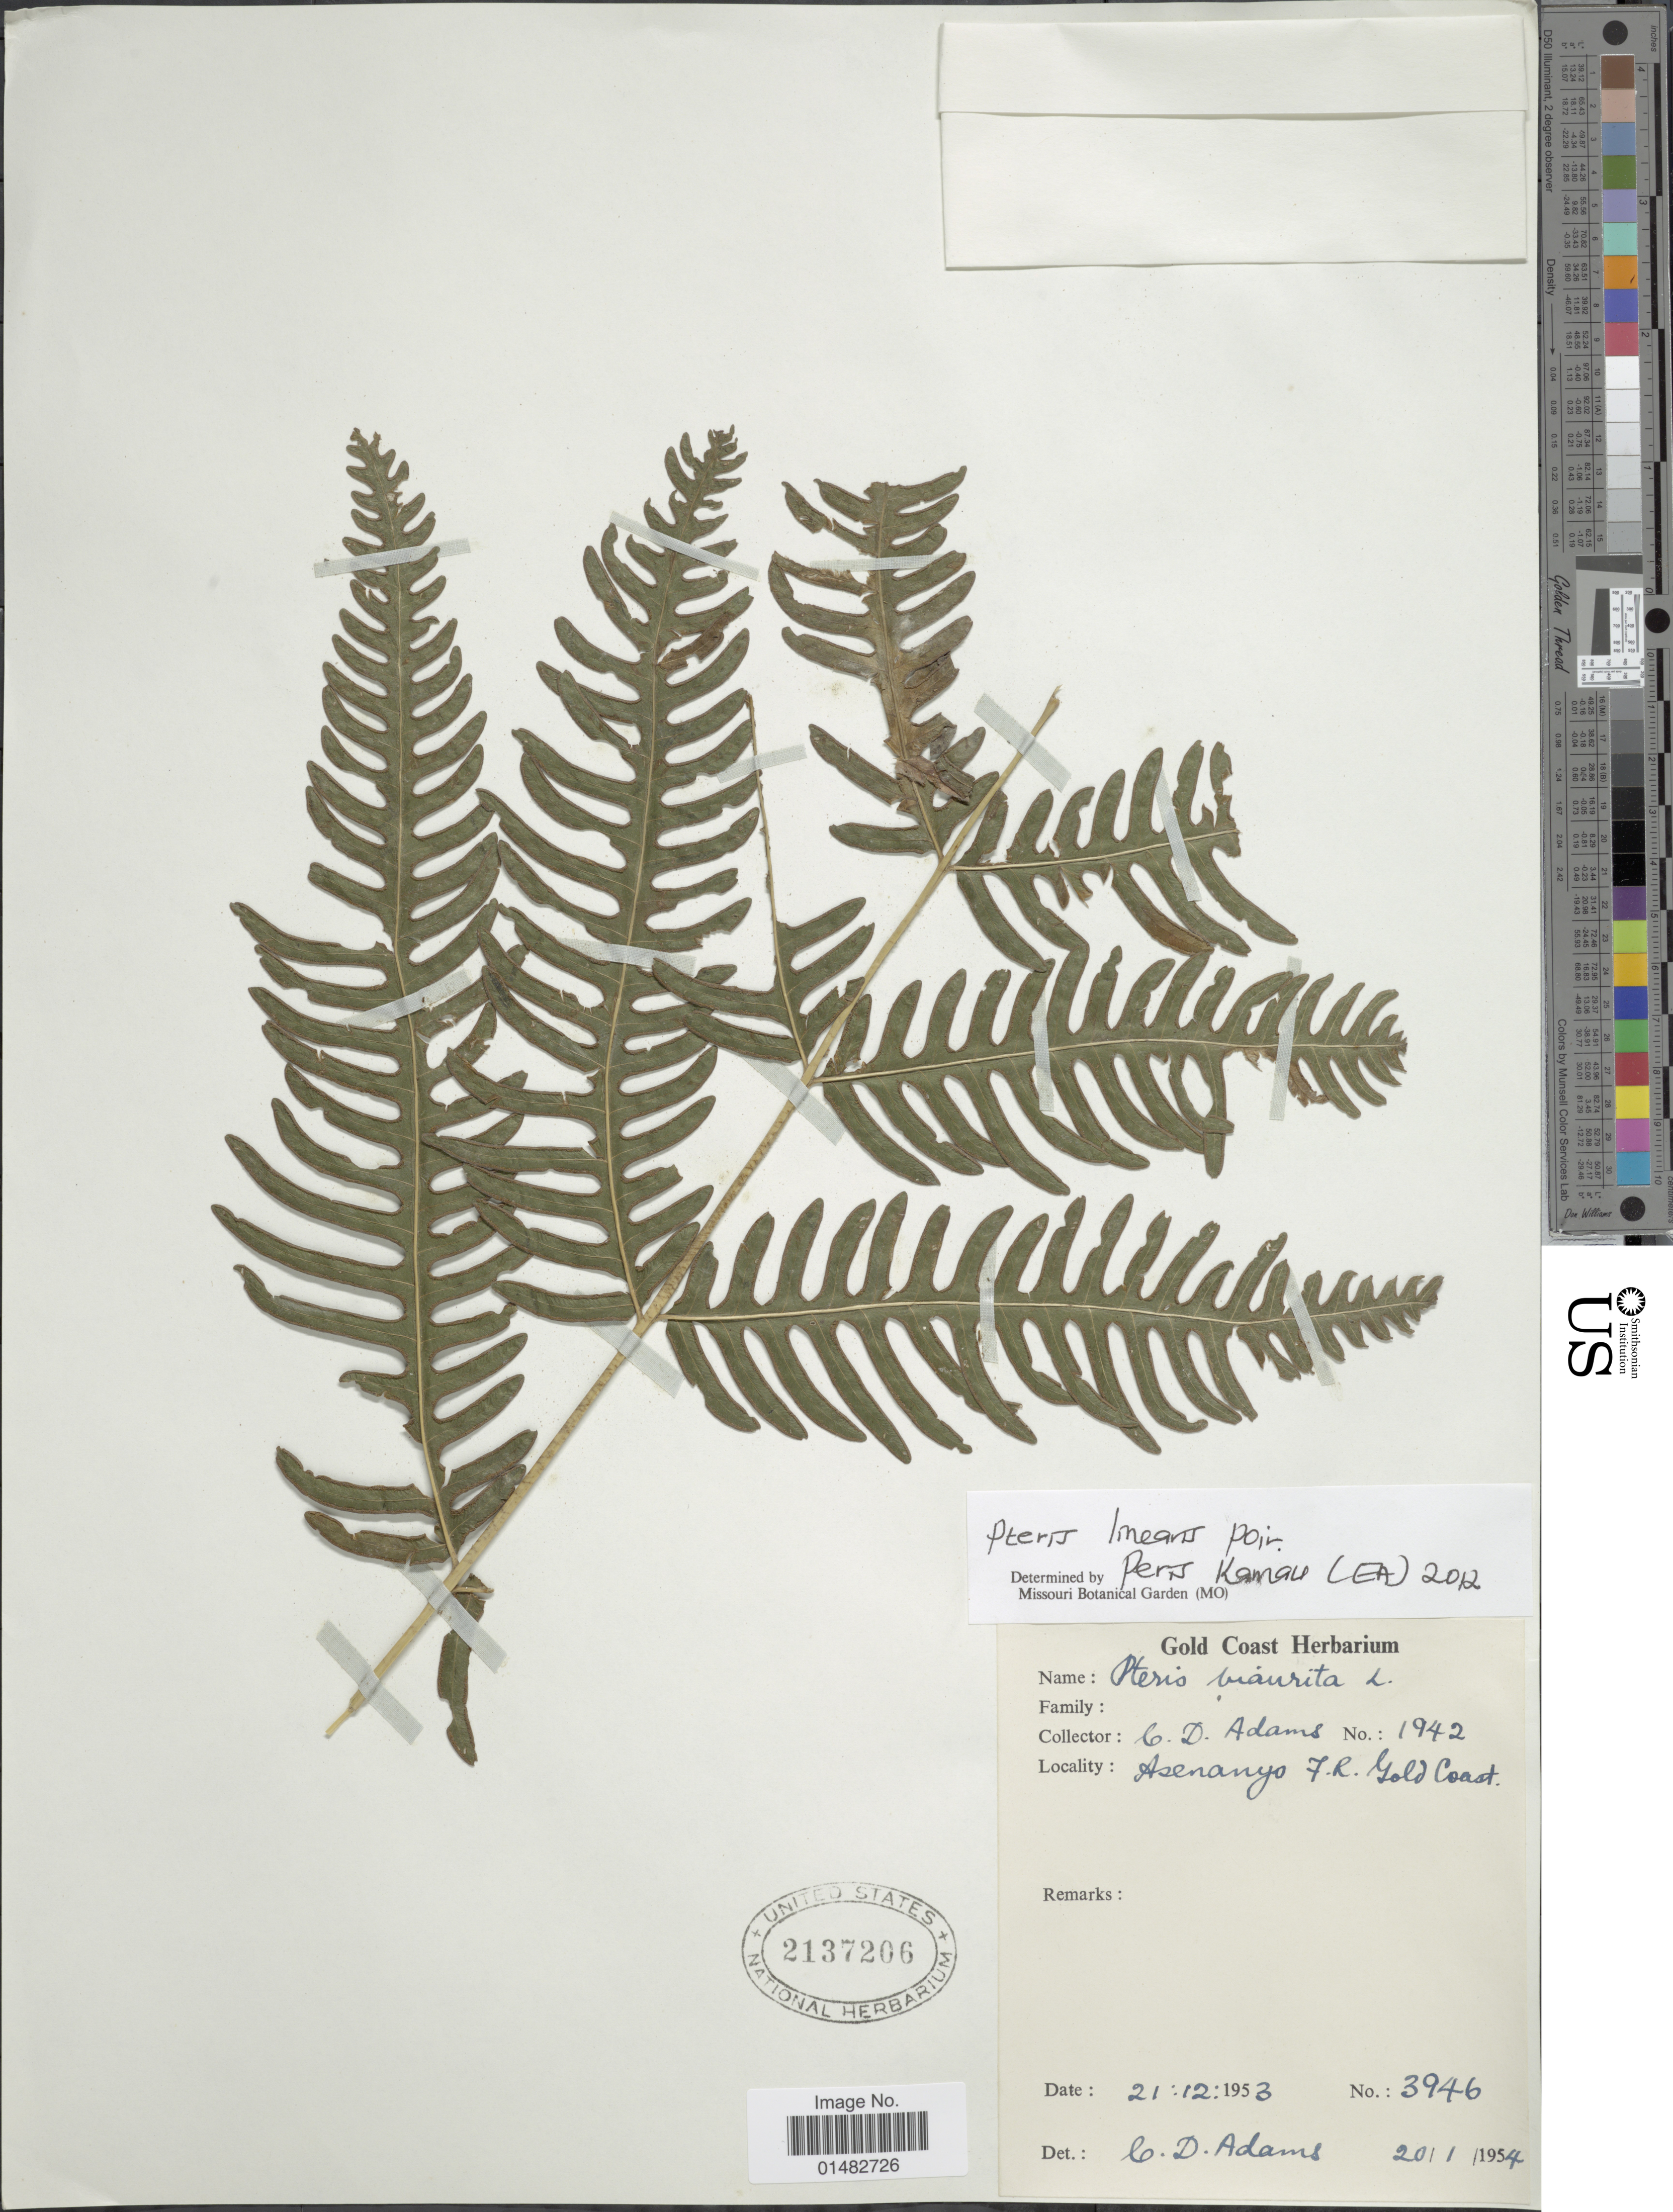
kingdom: Plantae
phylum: Tracheophyta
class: Polypodiopsida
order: Polypodiales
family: Pteridaceae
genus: Pteris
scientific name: Pteris linearis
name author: Poir.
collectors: C. D. Adams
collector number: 1942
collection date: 1953-12-21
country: Ghana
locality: Asenanyo F.R., Gold Coast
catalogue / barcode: US 2137206